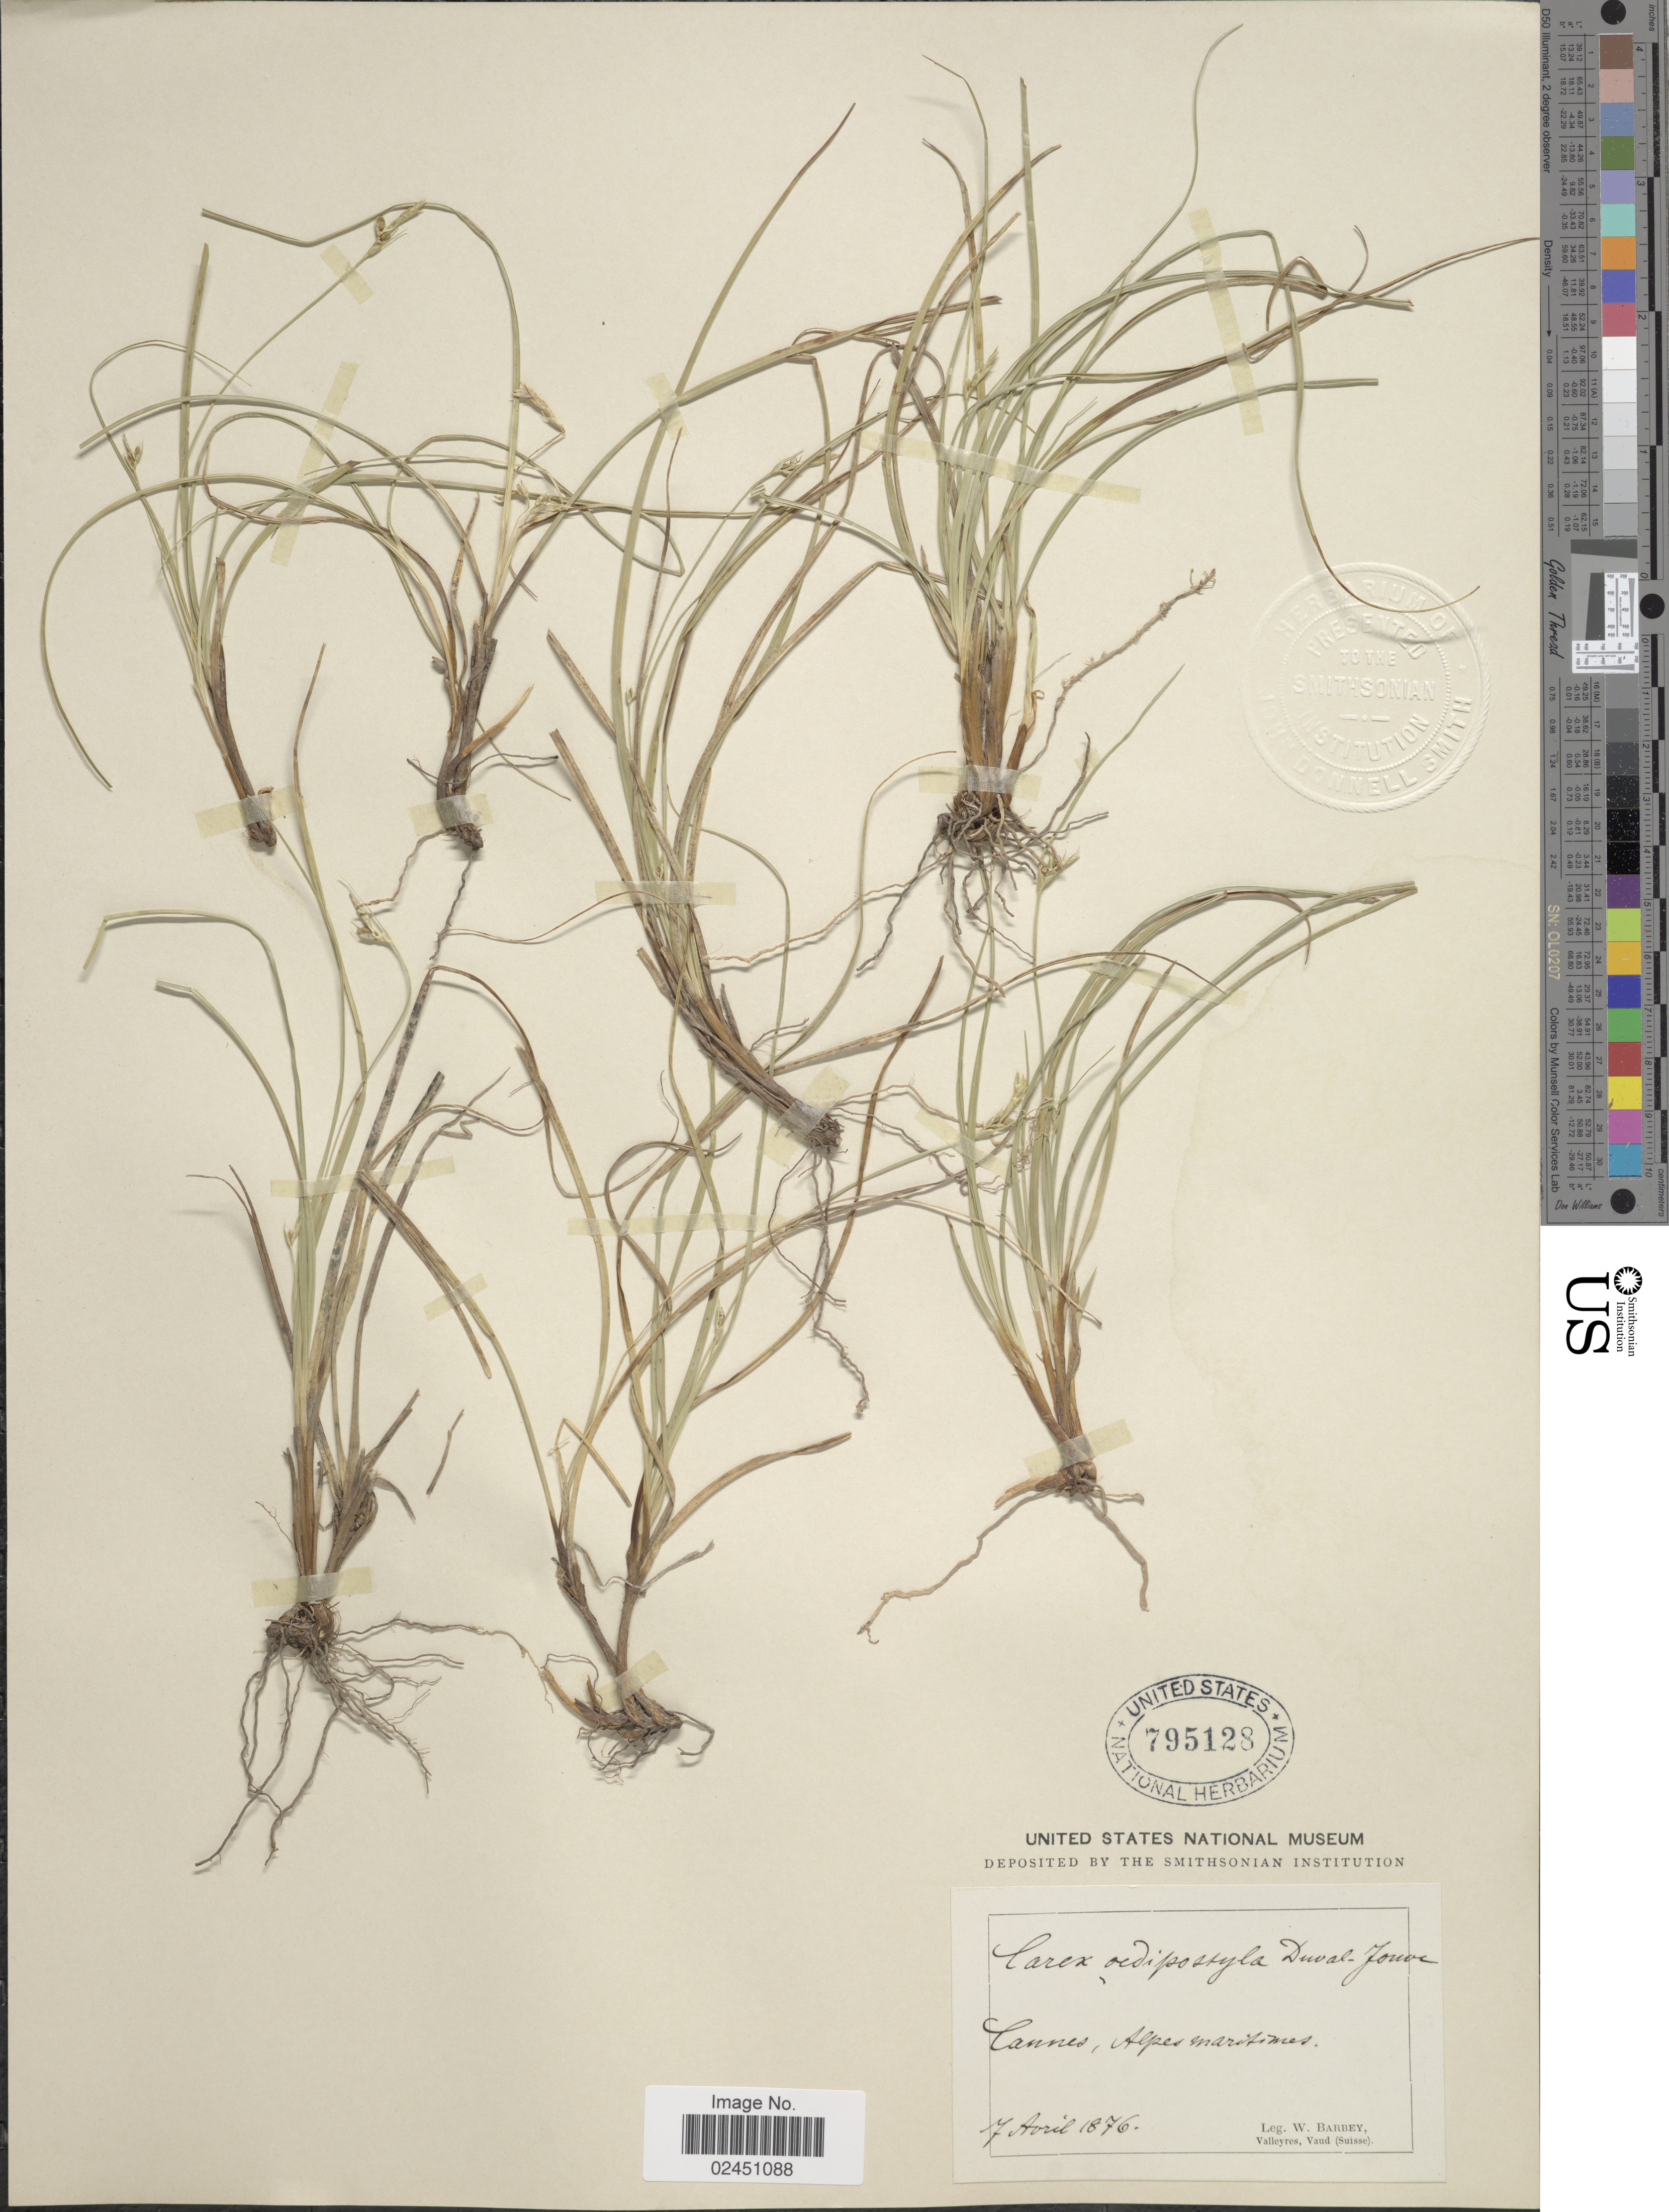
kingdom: Plantae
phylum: Tracheophyta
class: Liliopsida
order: Poales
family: Cyperaceae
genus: Carex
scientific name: Carex oedipostyla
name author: Duval-Jouve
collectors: W. Barbey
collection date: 1876-04-07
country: France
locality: Cannes, Alpes Maritimes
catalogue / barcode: US 795128